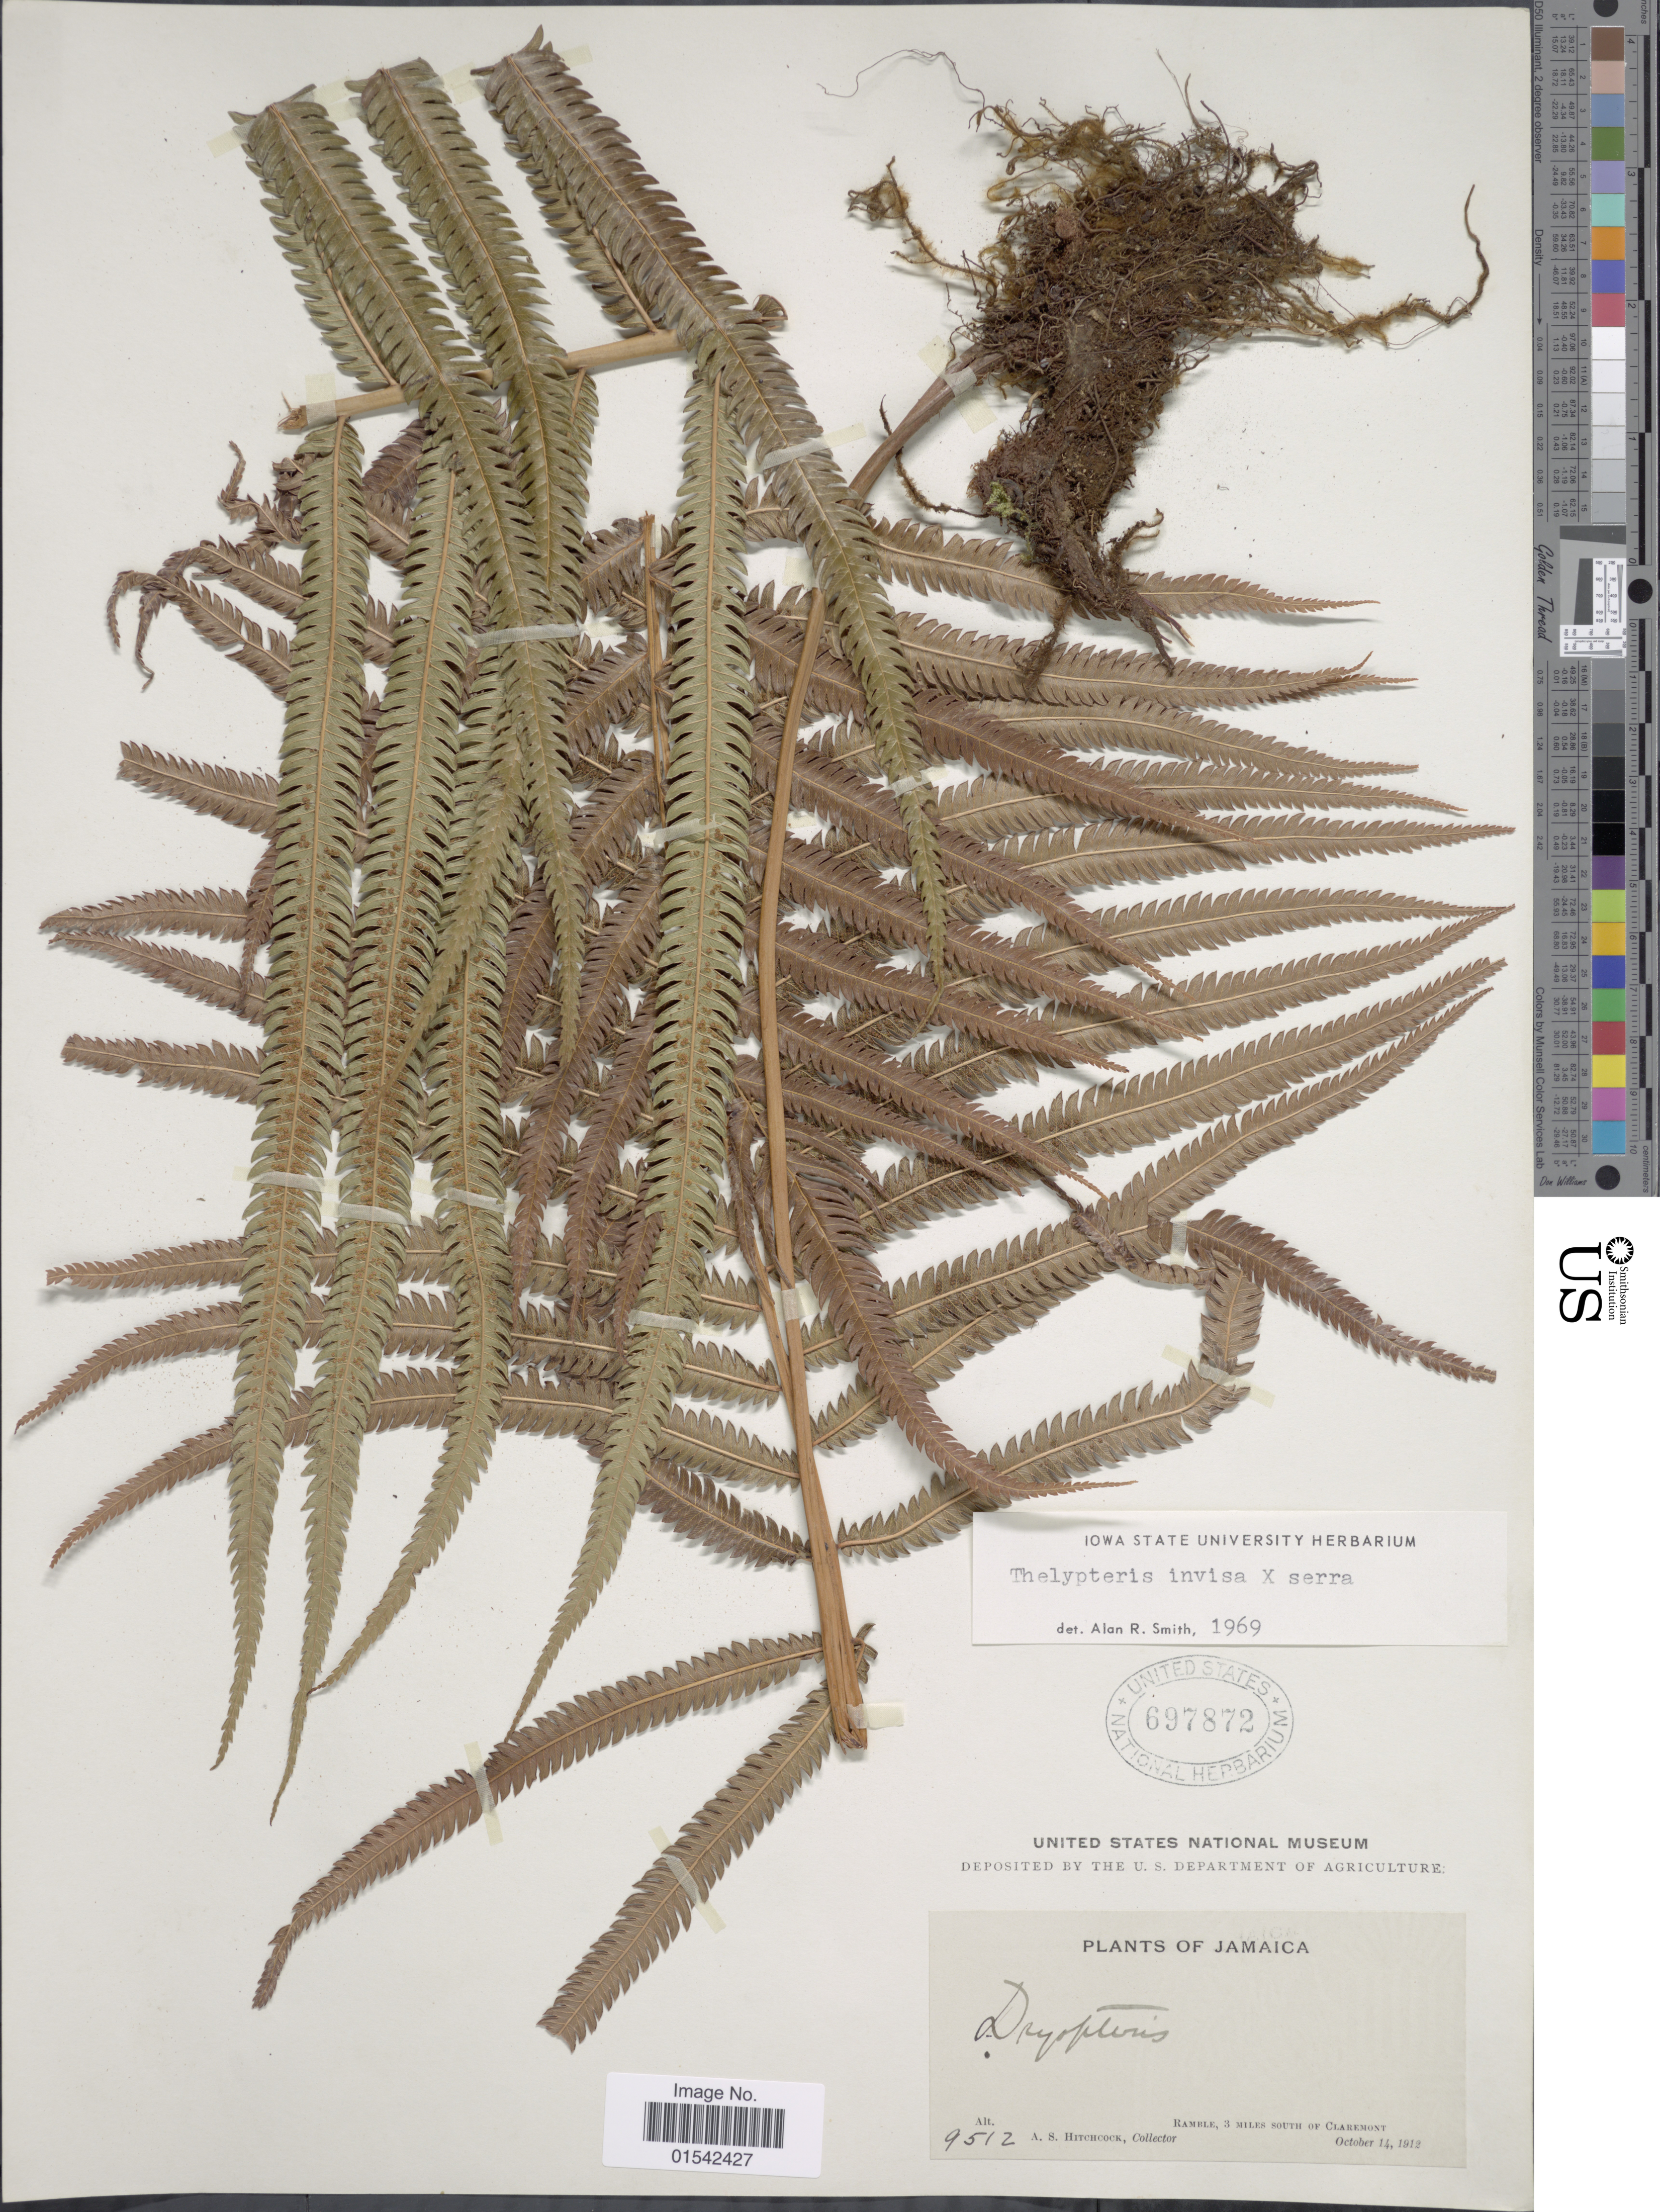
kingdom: Plantae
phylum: Tracheophyta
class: Polypodiopsida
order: Polypodiales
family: Thelypteridaceae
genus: Cyclosorus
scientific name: x C. serra (Sw.) Farw.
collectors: A. S. Hitchcock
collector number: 9512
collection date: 1912-10-14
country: Jamaica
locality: Ramble, 3 miles south of Claremont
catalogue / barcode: US 697872